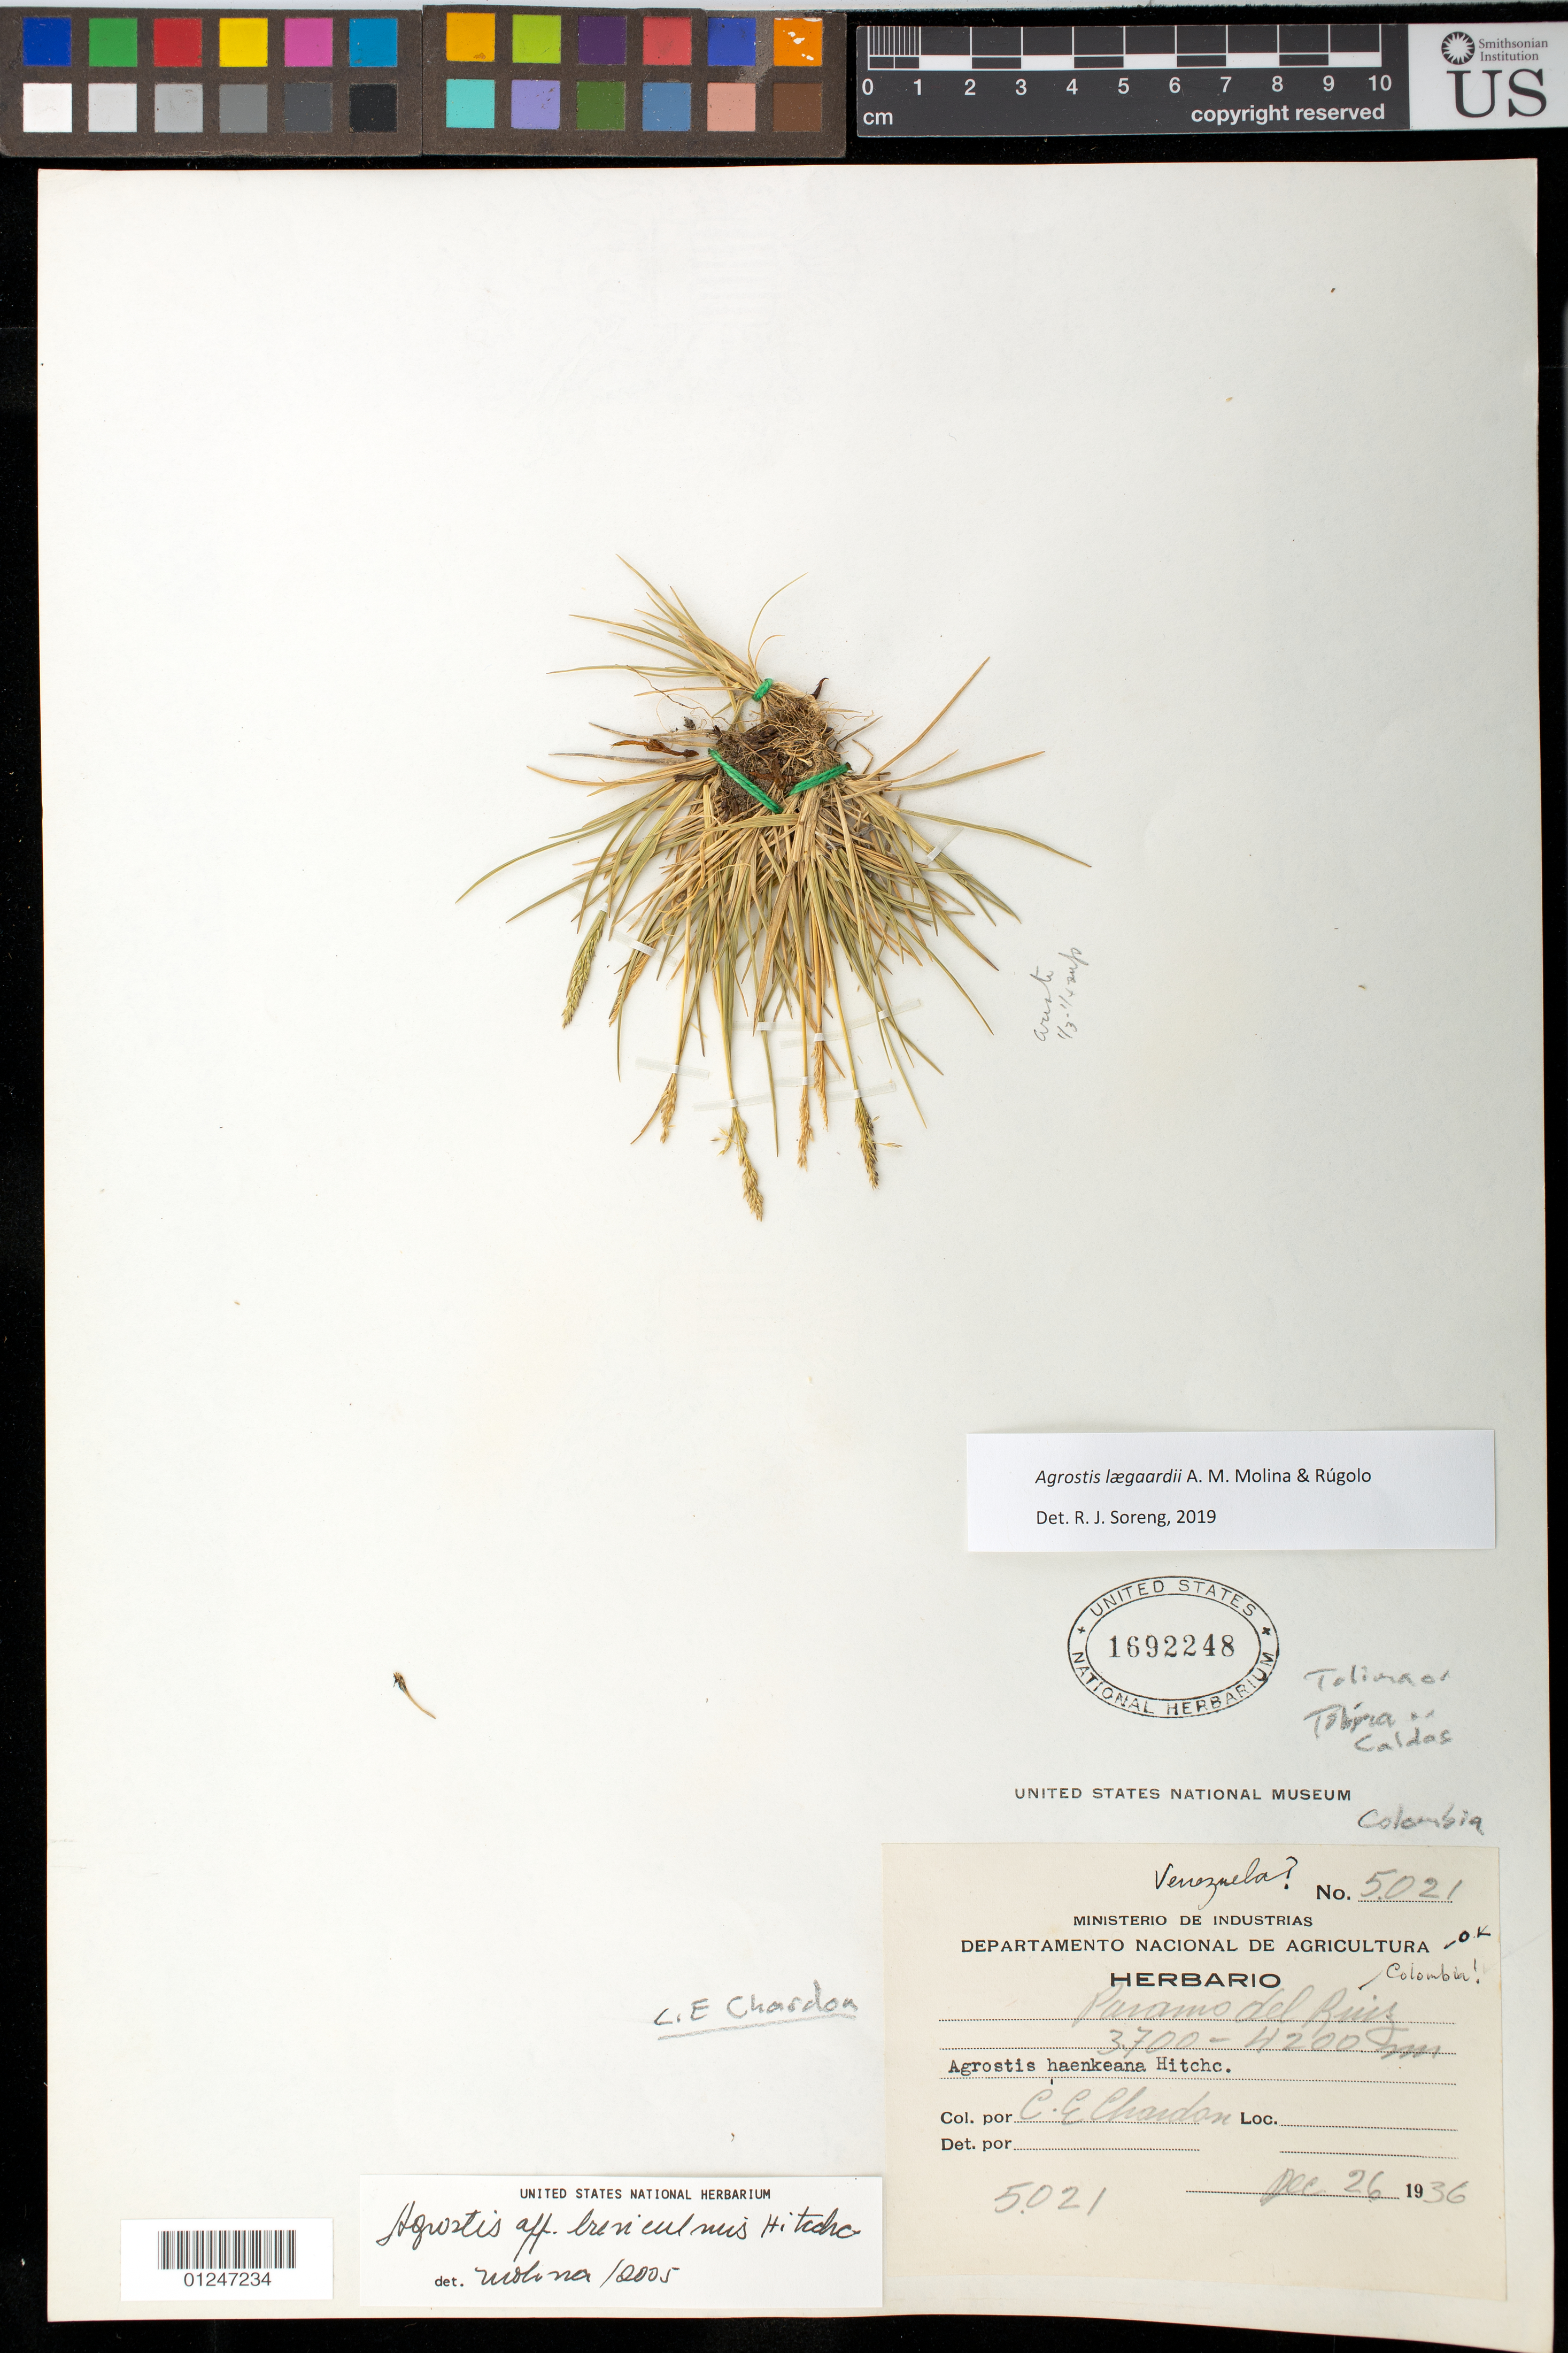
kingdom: Plantae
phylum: Tracheophyta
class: Liliopsida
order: Poales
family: Poaceae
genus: Agrostis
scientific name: Agrostis laegaardii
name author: (Walter) A.M. Molina & Rúgolo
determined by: Soreng, Robert J., Research Associate (BOT), Smithsonian Institution - National Museum of Natural History (UNITED STATES)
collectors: C. E. Chardón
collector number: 5021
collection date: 1936-12-26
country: Colombia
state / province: Caldas/Tolima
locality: Paramo del Ruiz.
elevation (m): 3700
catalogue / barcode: US 1692248